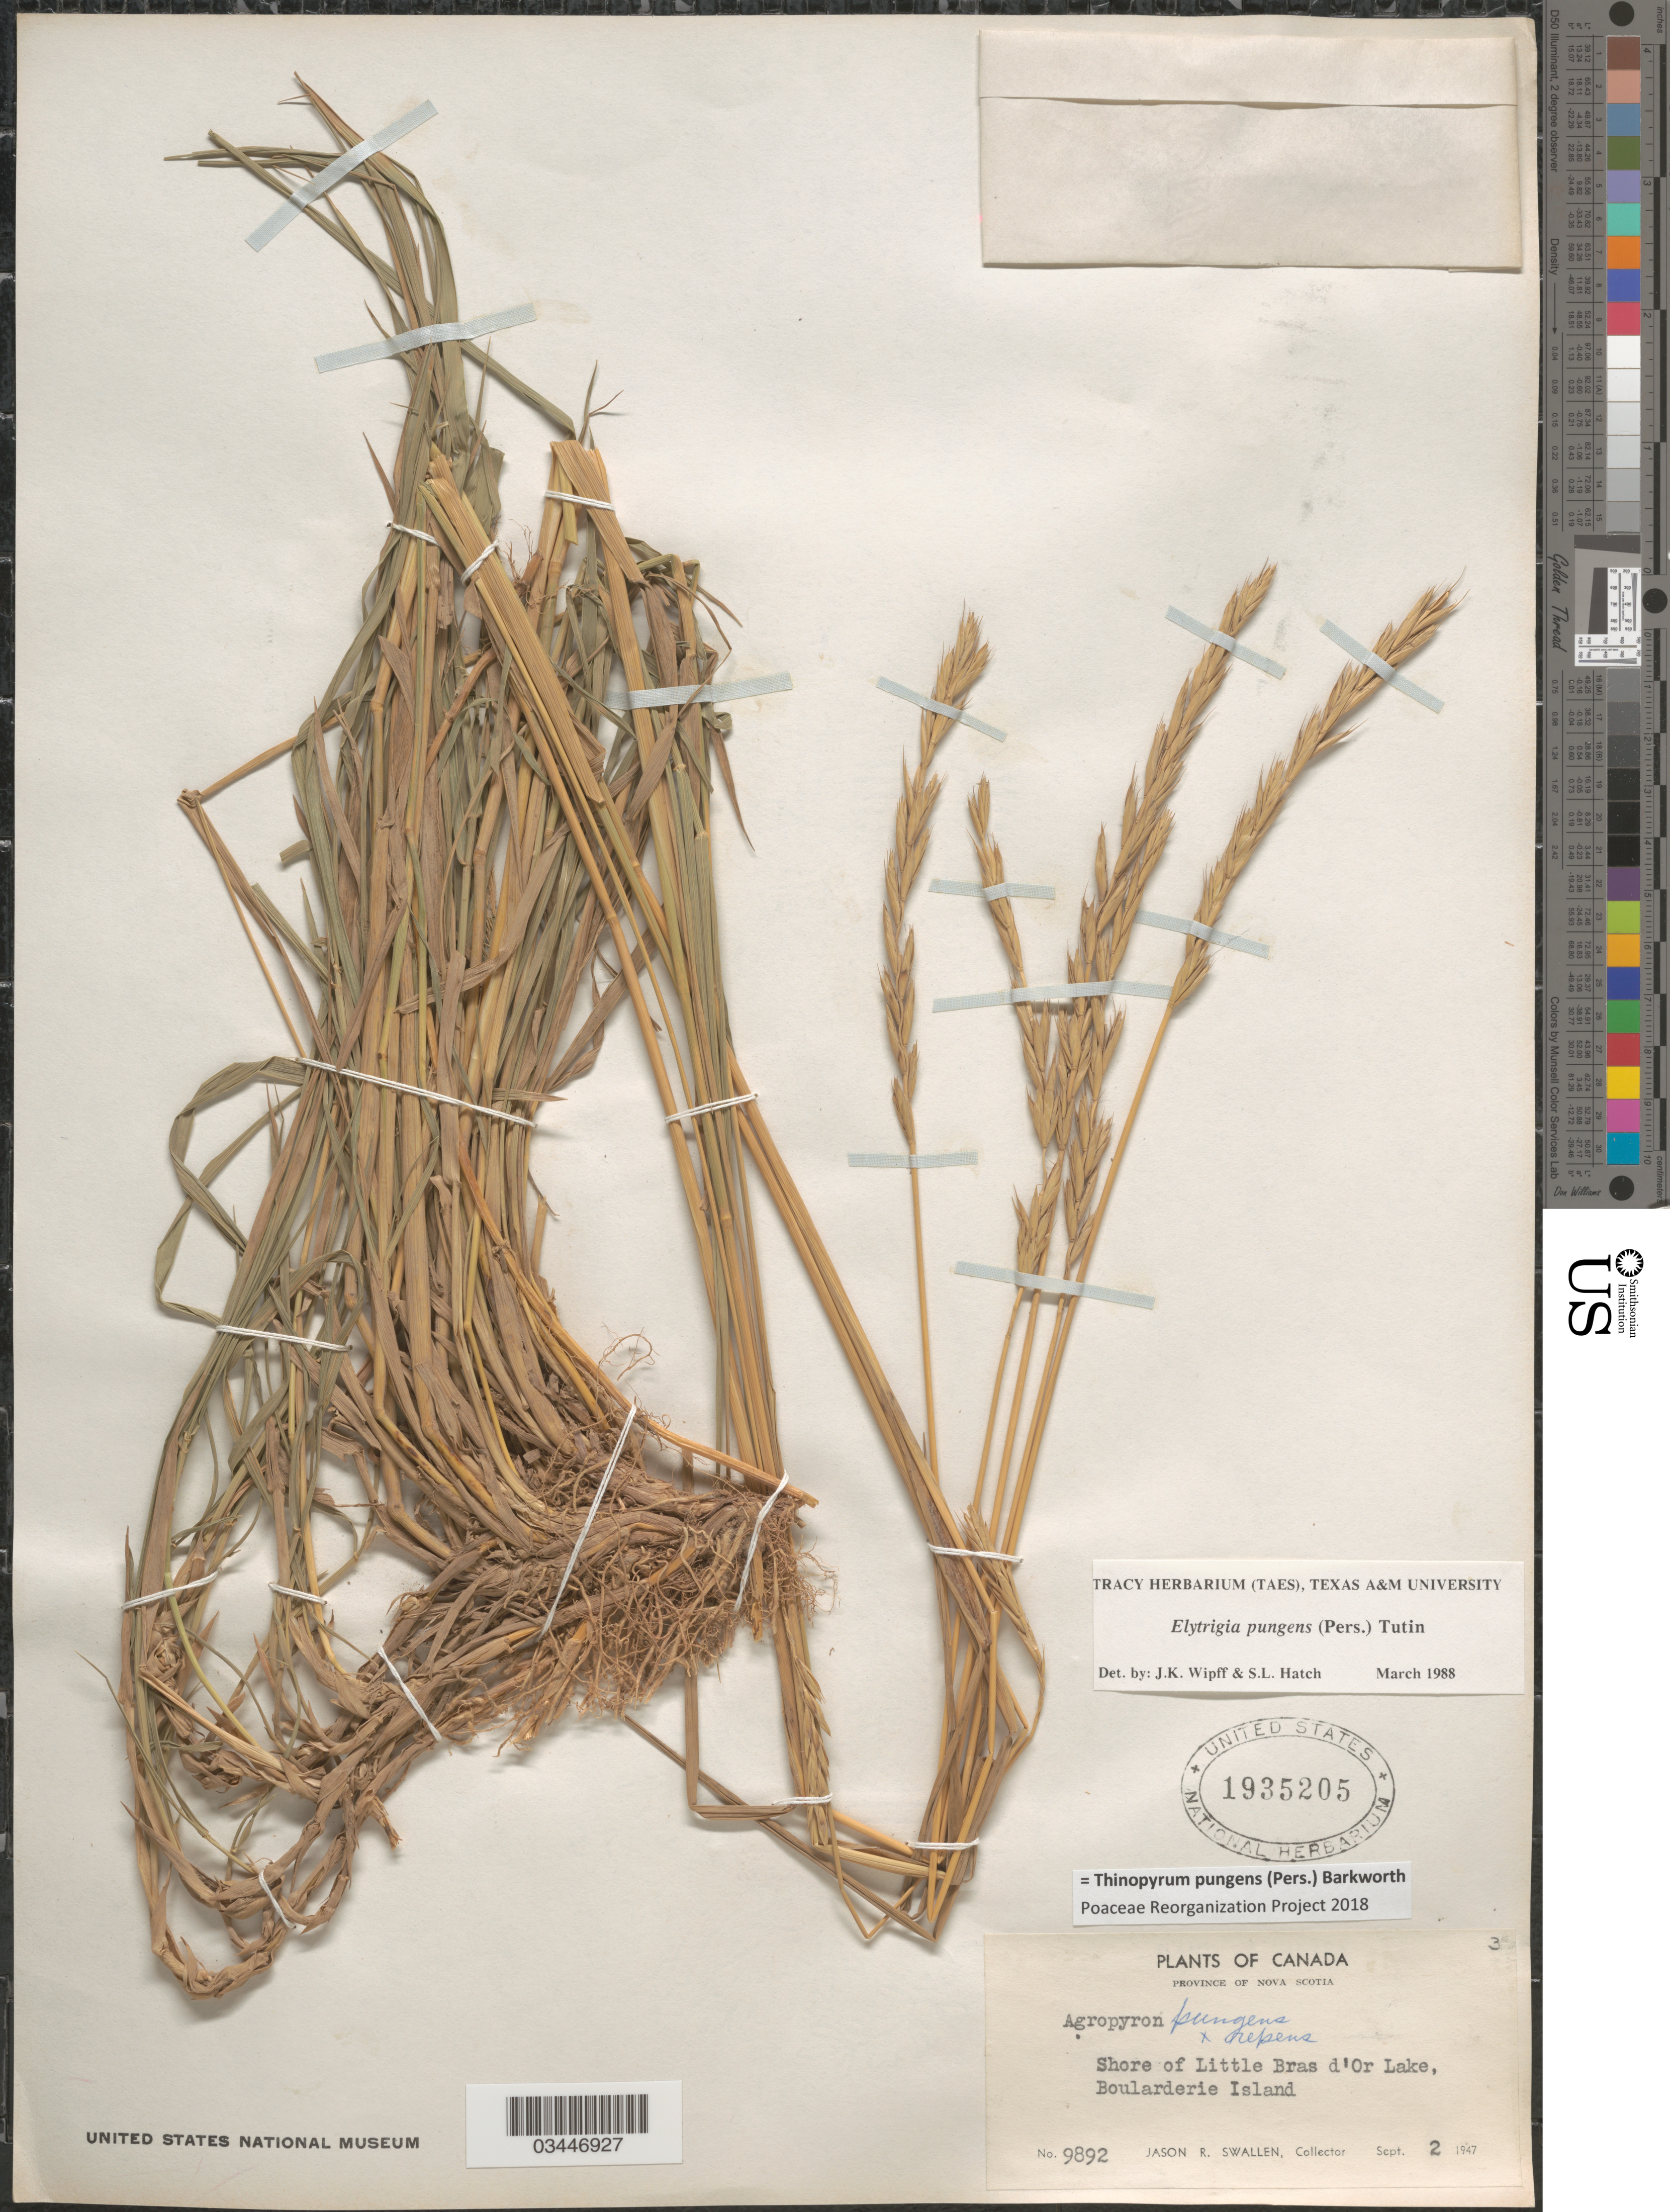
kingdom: Plantae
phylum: Tracheophyta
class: Liliopsida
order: Poales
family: Poaceae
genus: Thinopyrum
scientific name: Thinopyrum pungens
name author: (Pers.) Barkworth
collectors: J. R. Swallen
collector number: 9892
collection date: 1947-09-02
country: Canada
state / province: Nova Scotia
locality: Shore of Little Bras d' Or Lake, Boularderie Island.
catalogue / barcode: US 1935205